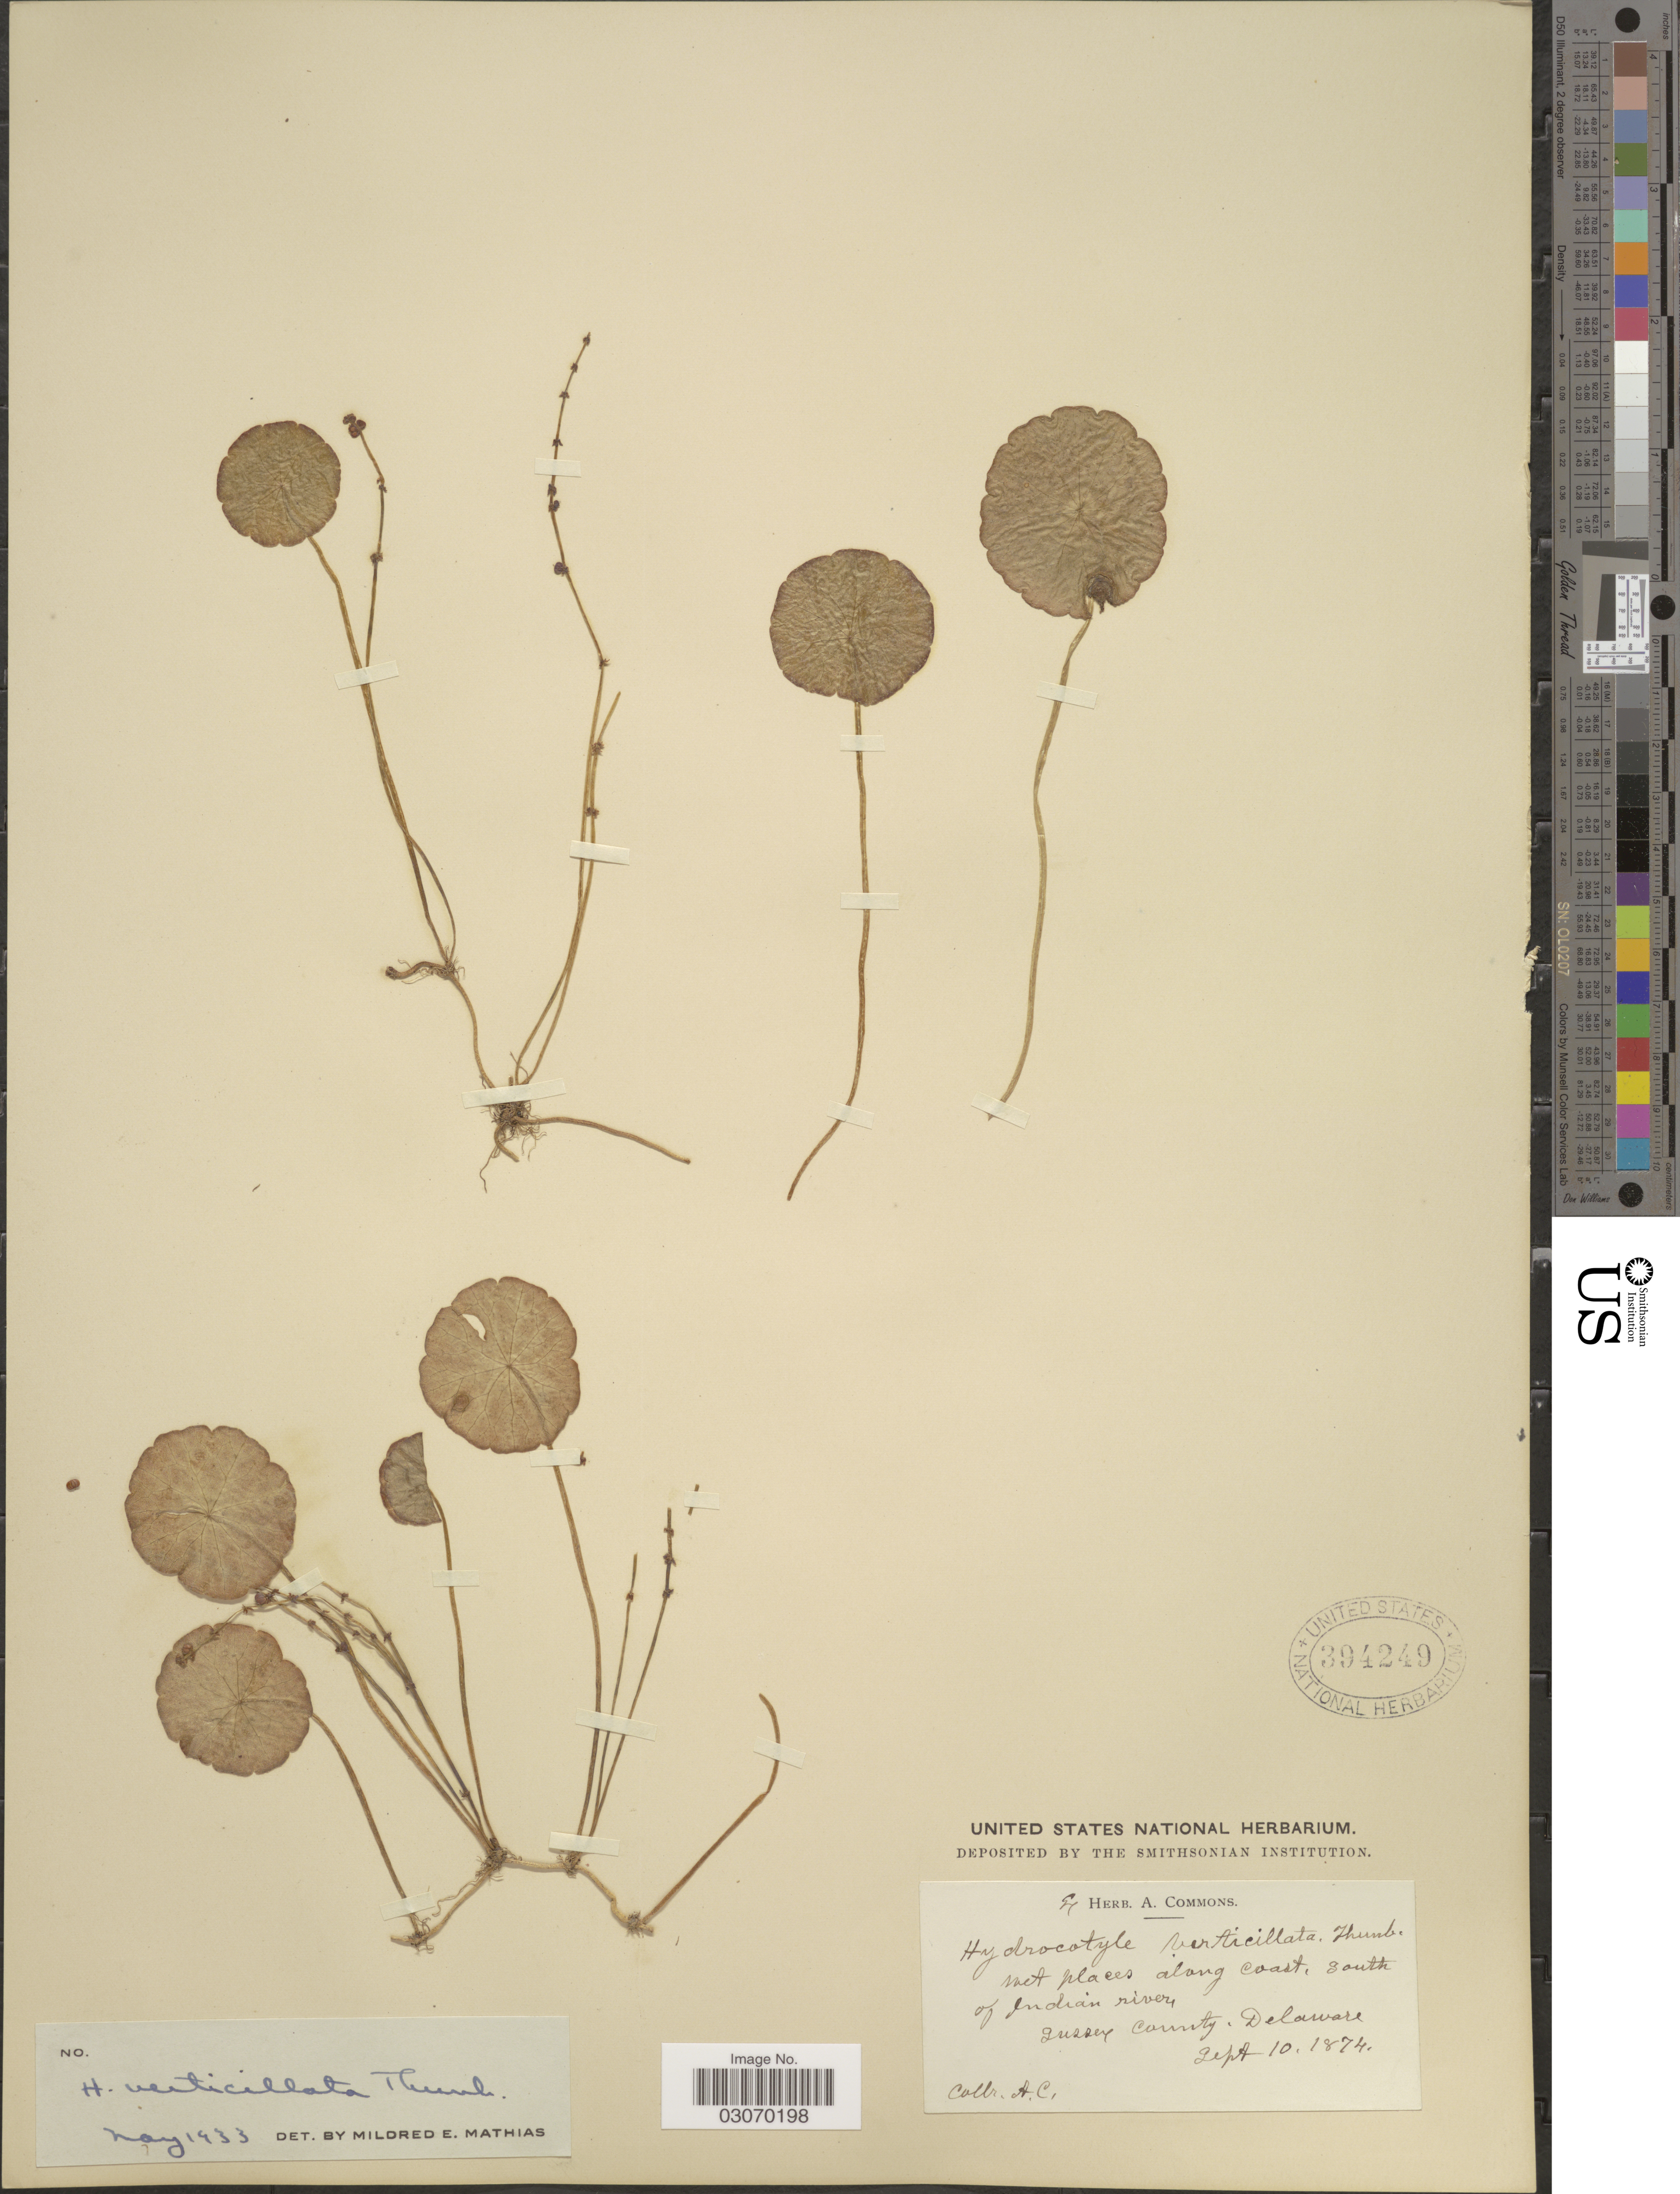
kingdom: Plantae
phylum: Tracheophyta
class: Magnoliopsida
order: Apiales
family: Araliaceae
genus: Hydrocotyle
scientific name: Hydrocotyle verticillata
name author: Thunb.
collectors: A. Commons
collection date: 1874-09-10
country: United States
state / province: Delaware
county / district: Sussex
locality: Along coast, S of Indian River, Sussex County.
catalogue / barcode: US 394249